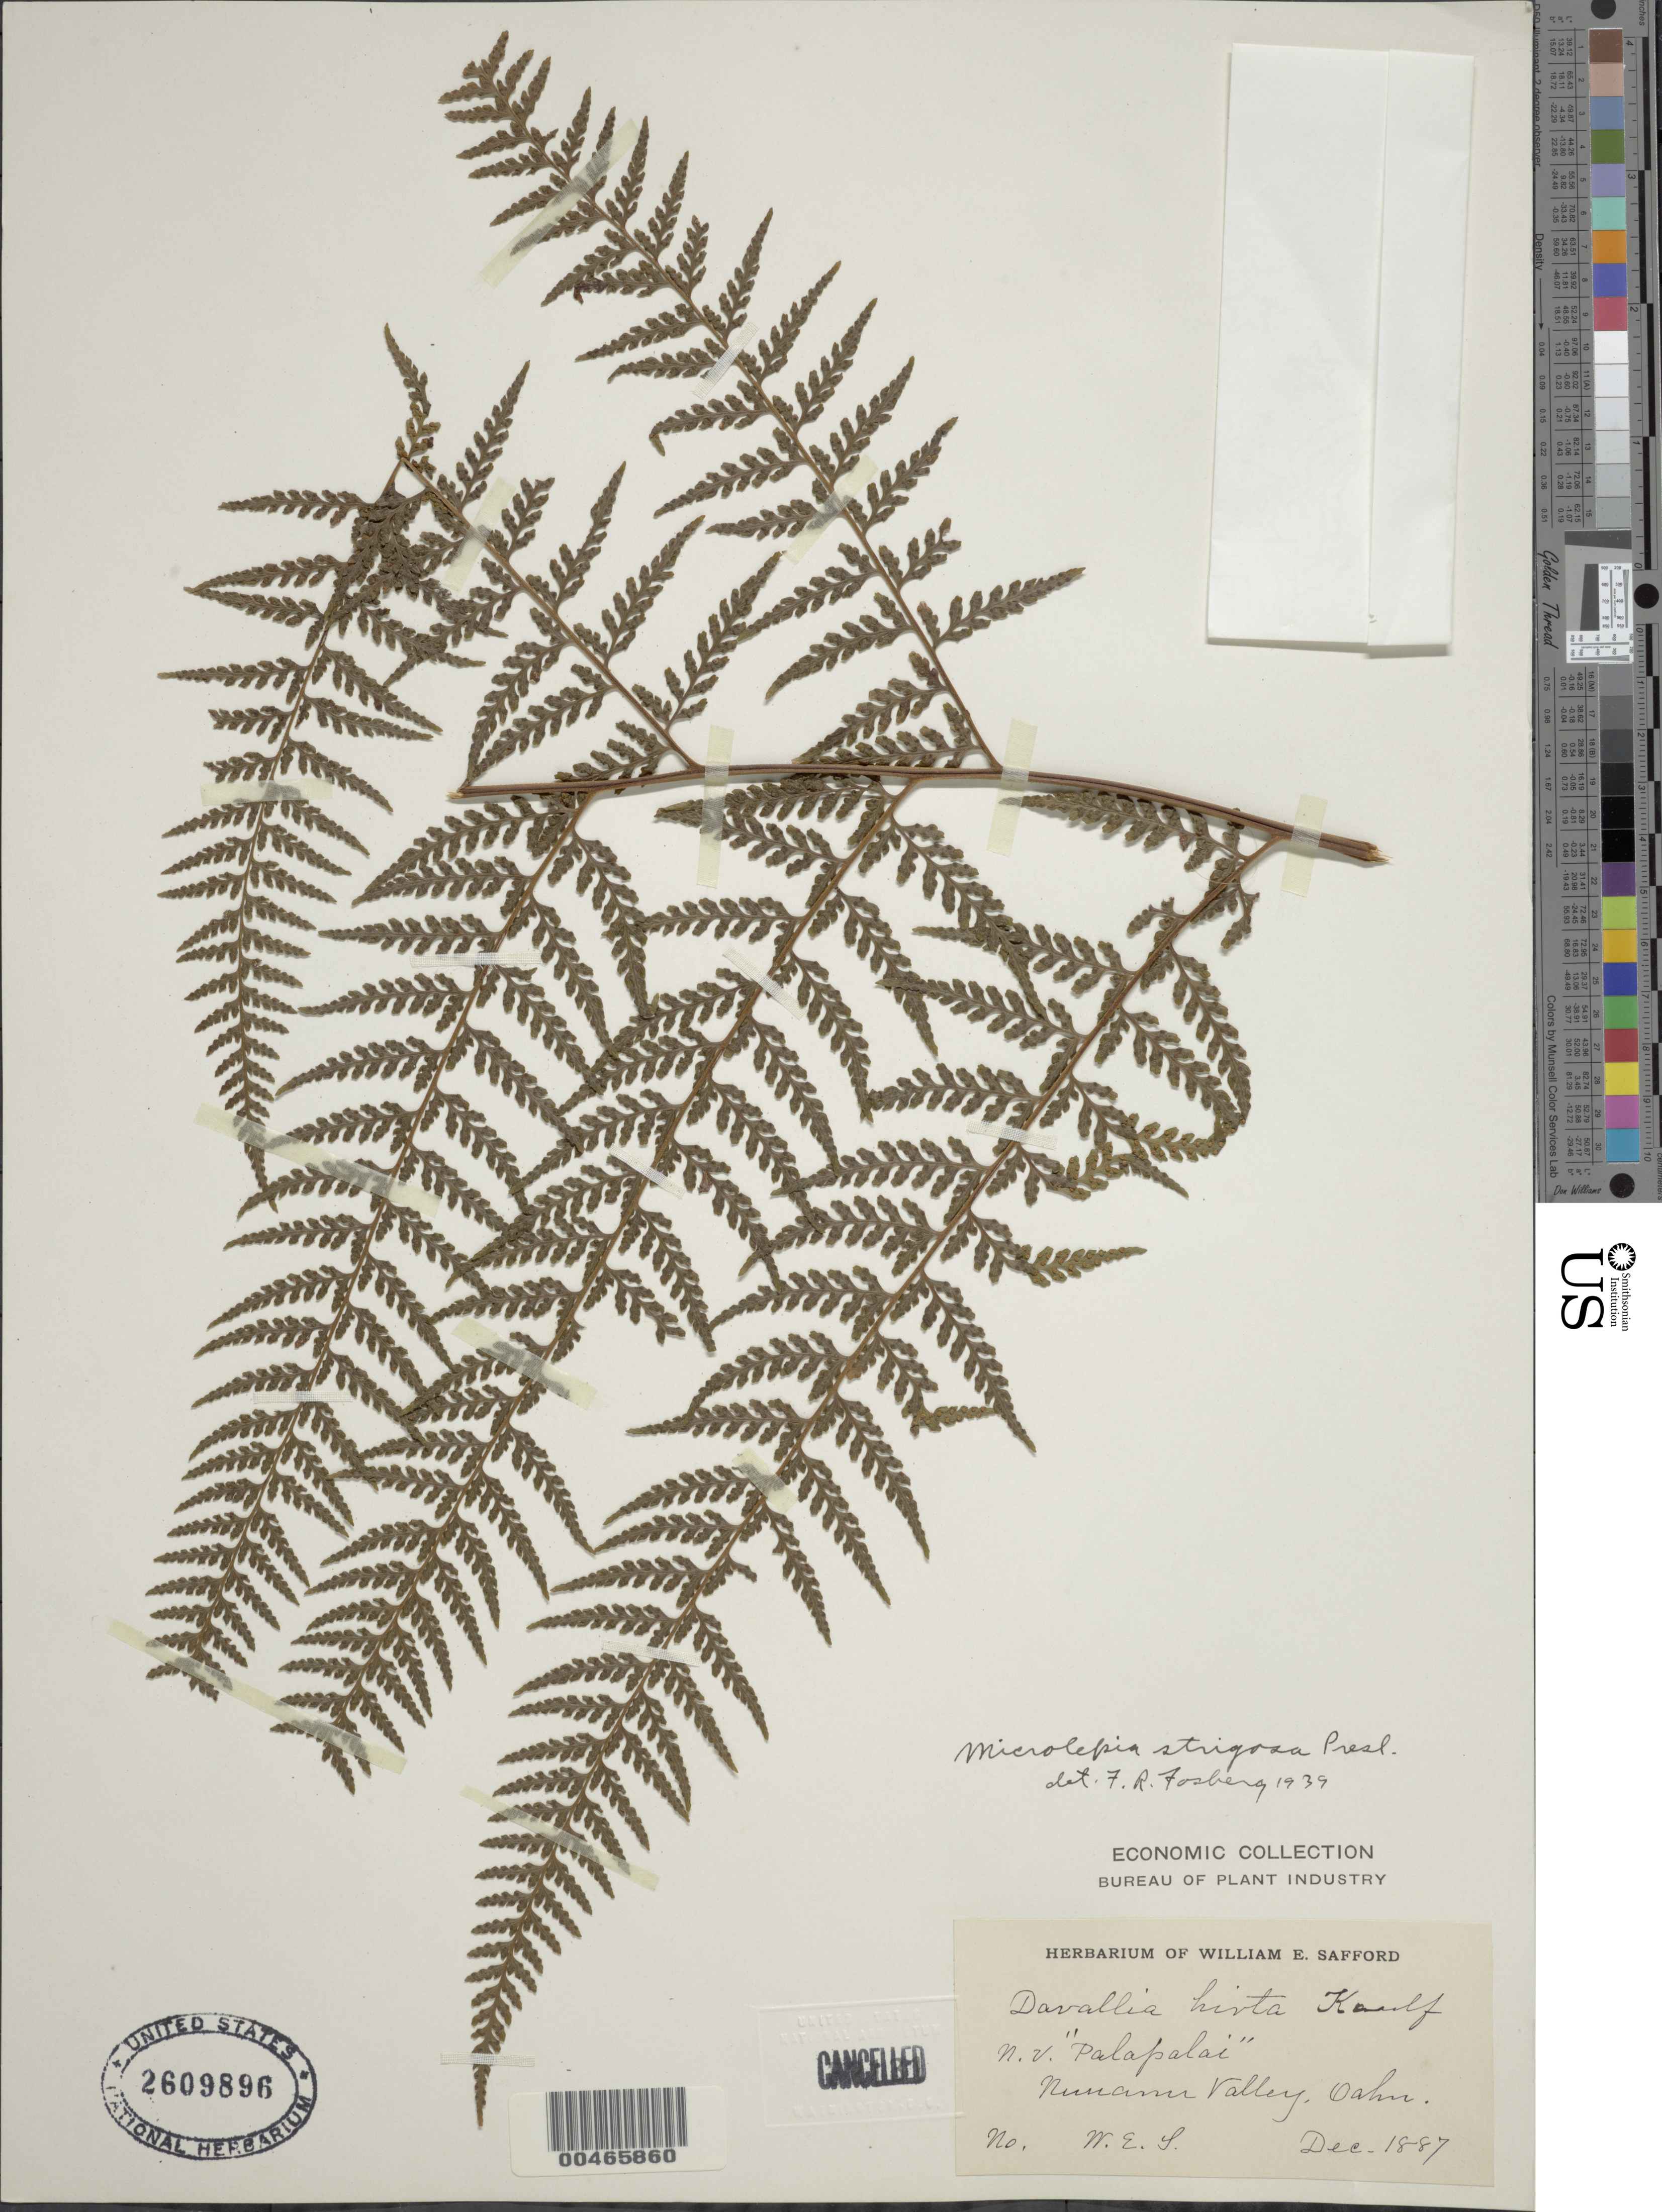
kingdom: Plantae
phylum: Tracheophyta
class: Polypodiopsida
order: Polypodiales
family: Dennstaedtiaceae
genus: Microlepia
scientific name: Microlepia strigosa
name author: (Thunb.) J. Presl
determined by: Fosberg, F. R.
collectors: W. E. Safford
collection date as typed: Dec 1887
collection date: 1887-12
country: United States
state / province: Hawaii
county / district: Honolulu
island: Oahu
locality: Nuuanu Valley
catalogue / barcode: US 2609896